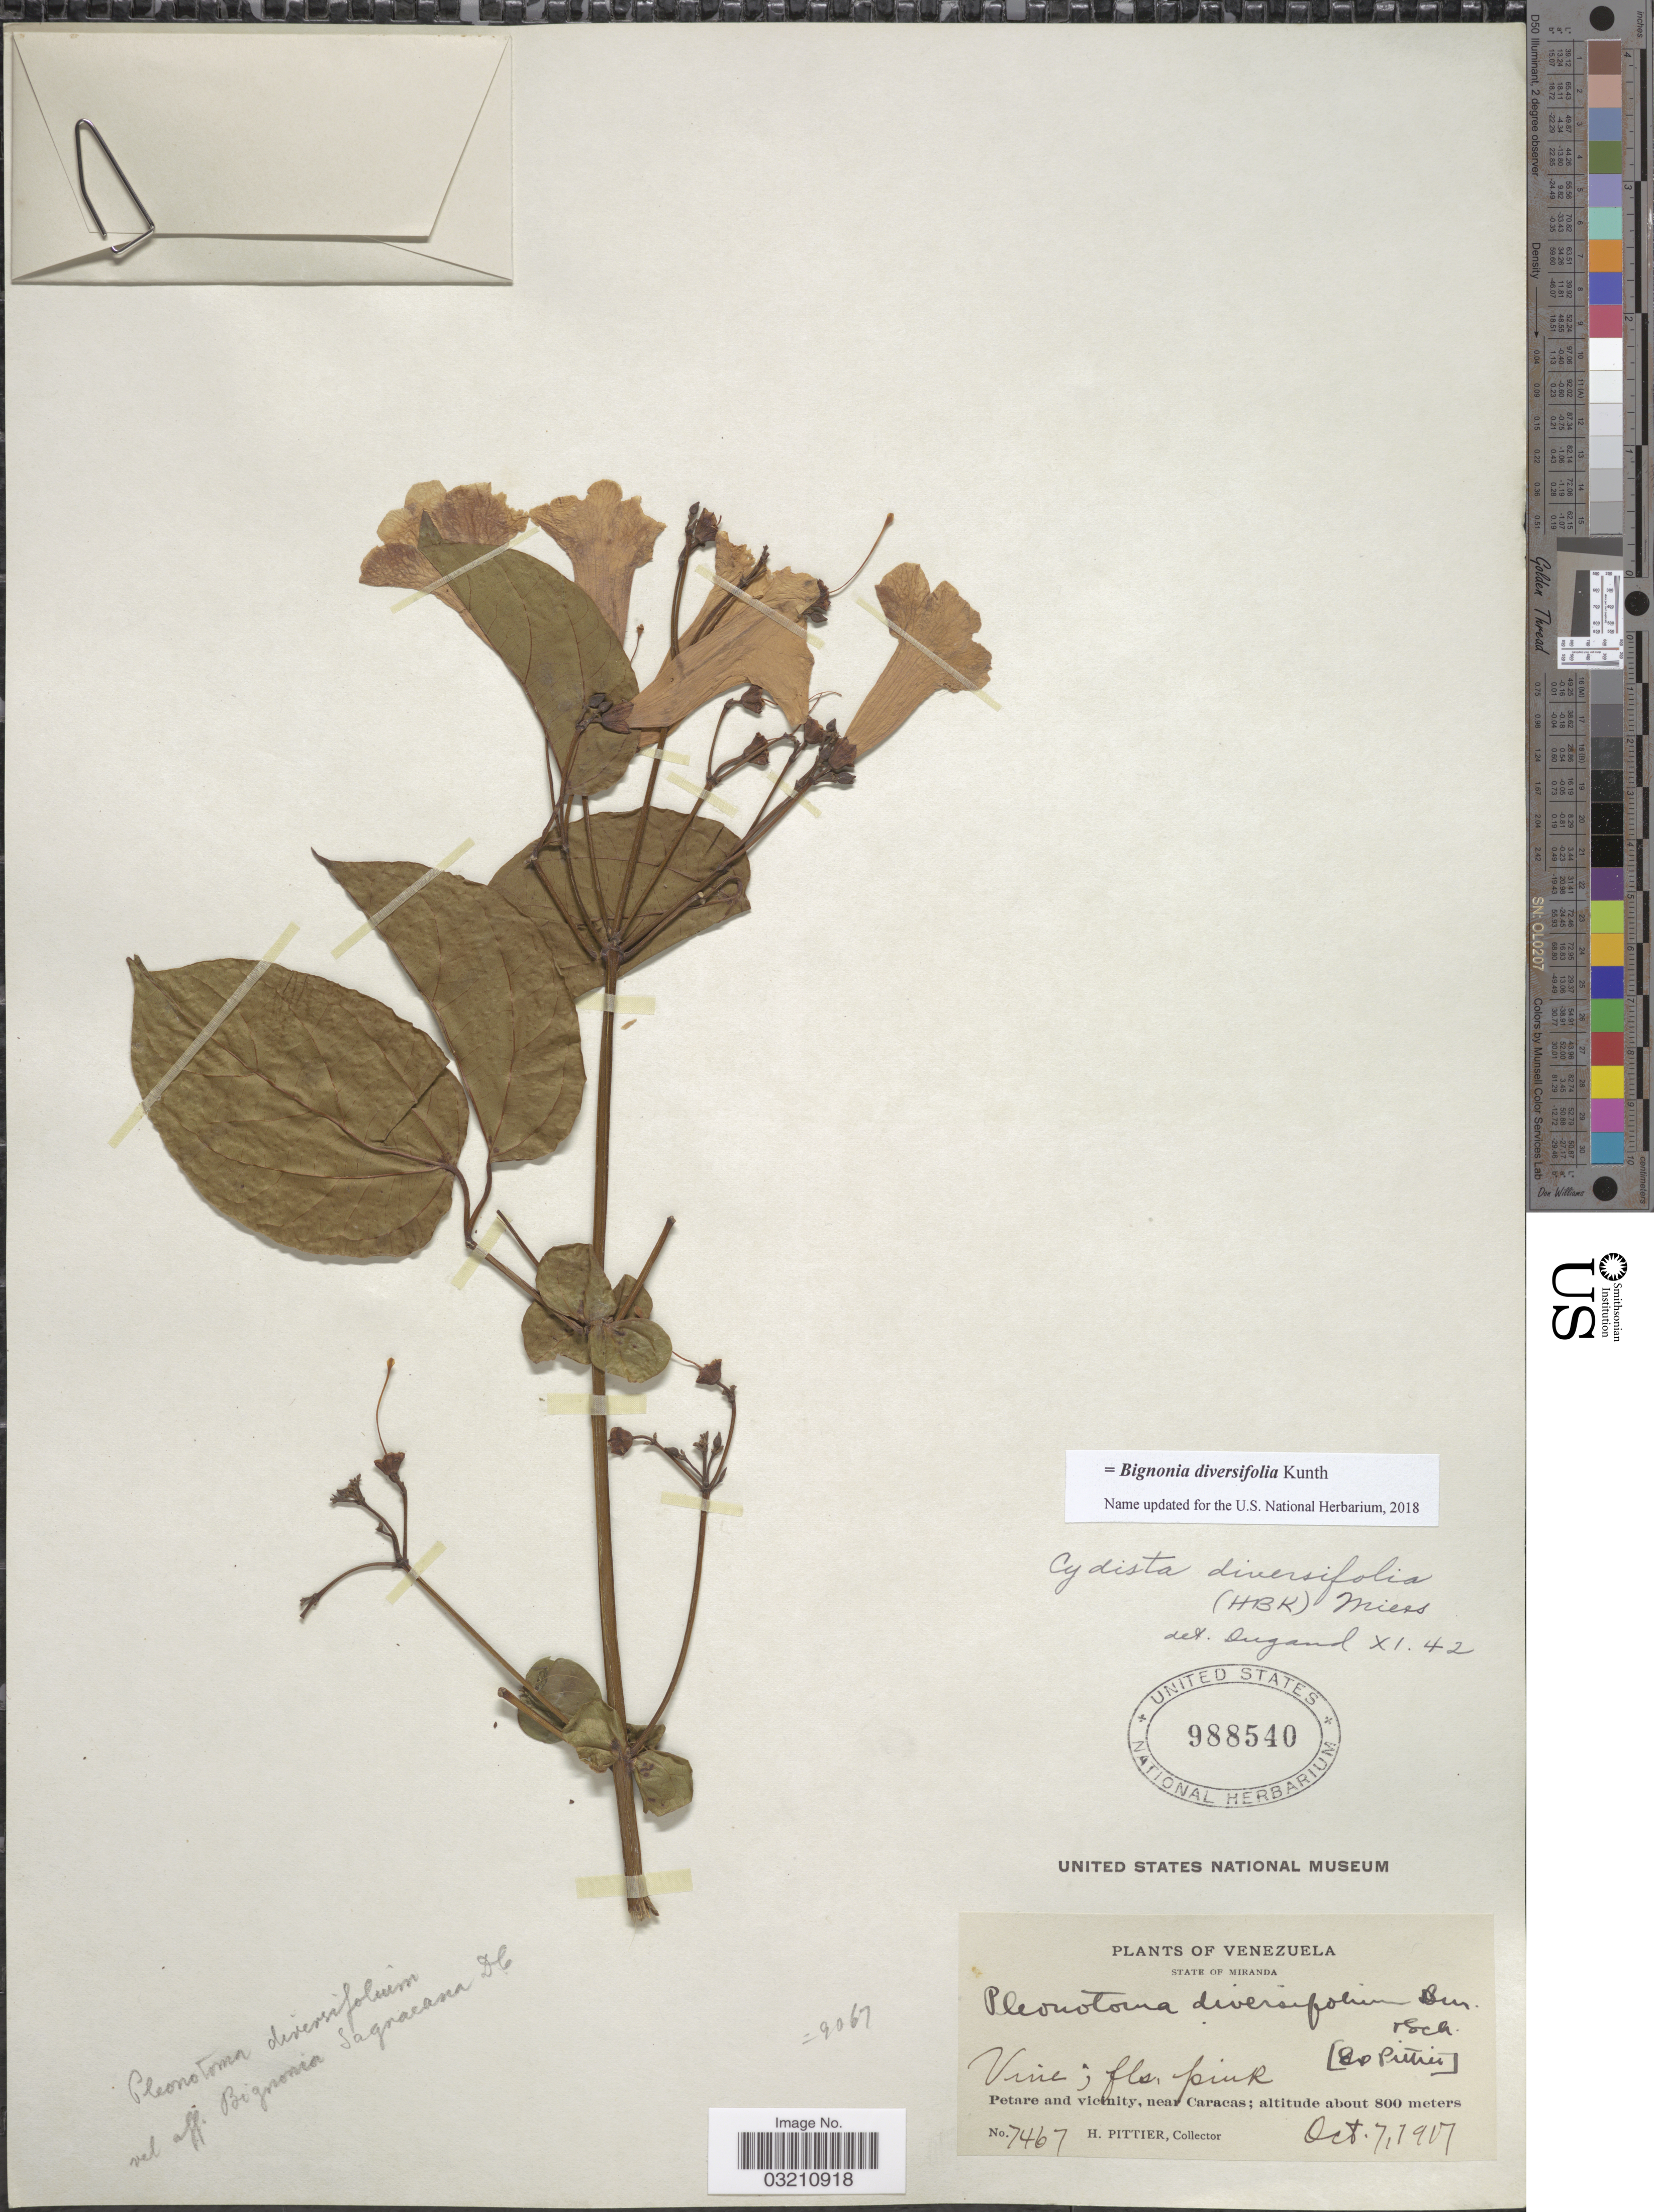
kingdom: Plantae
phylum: Tracheophyta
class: Magnoliopsida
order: Lamiales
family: Bignoniaceae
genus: Bignonia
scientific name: Bignonia diversifolia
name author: Kunth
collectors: H. F. Pittier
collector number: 7467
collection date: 1907-10-07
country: Venezuela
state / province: Miranda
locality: Petare and vicinity; near Caracas.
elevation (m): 800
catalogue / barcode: US 988540